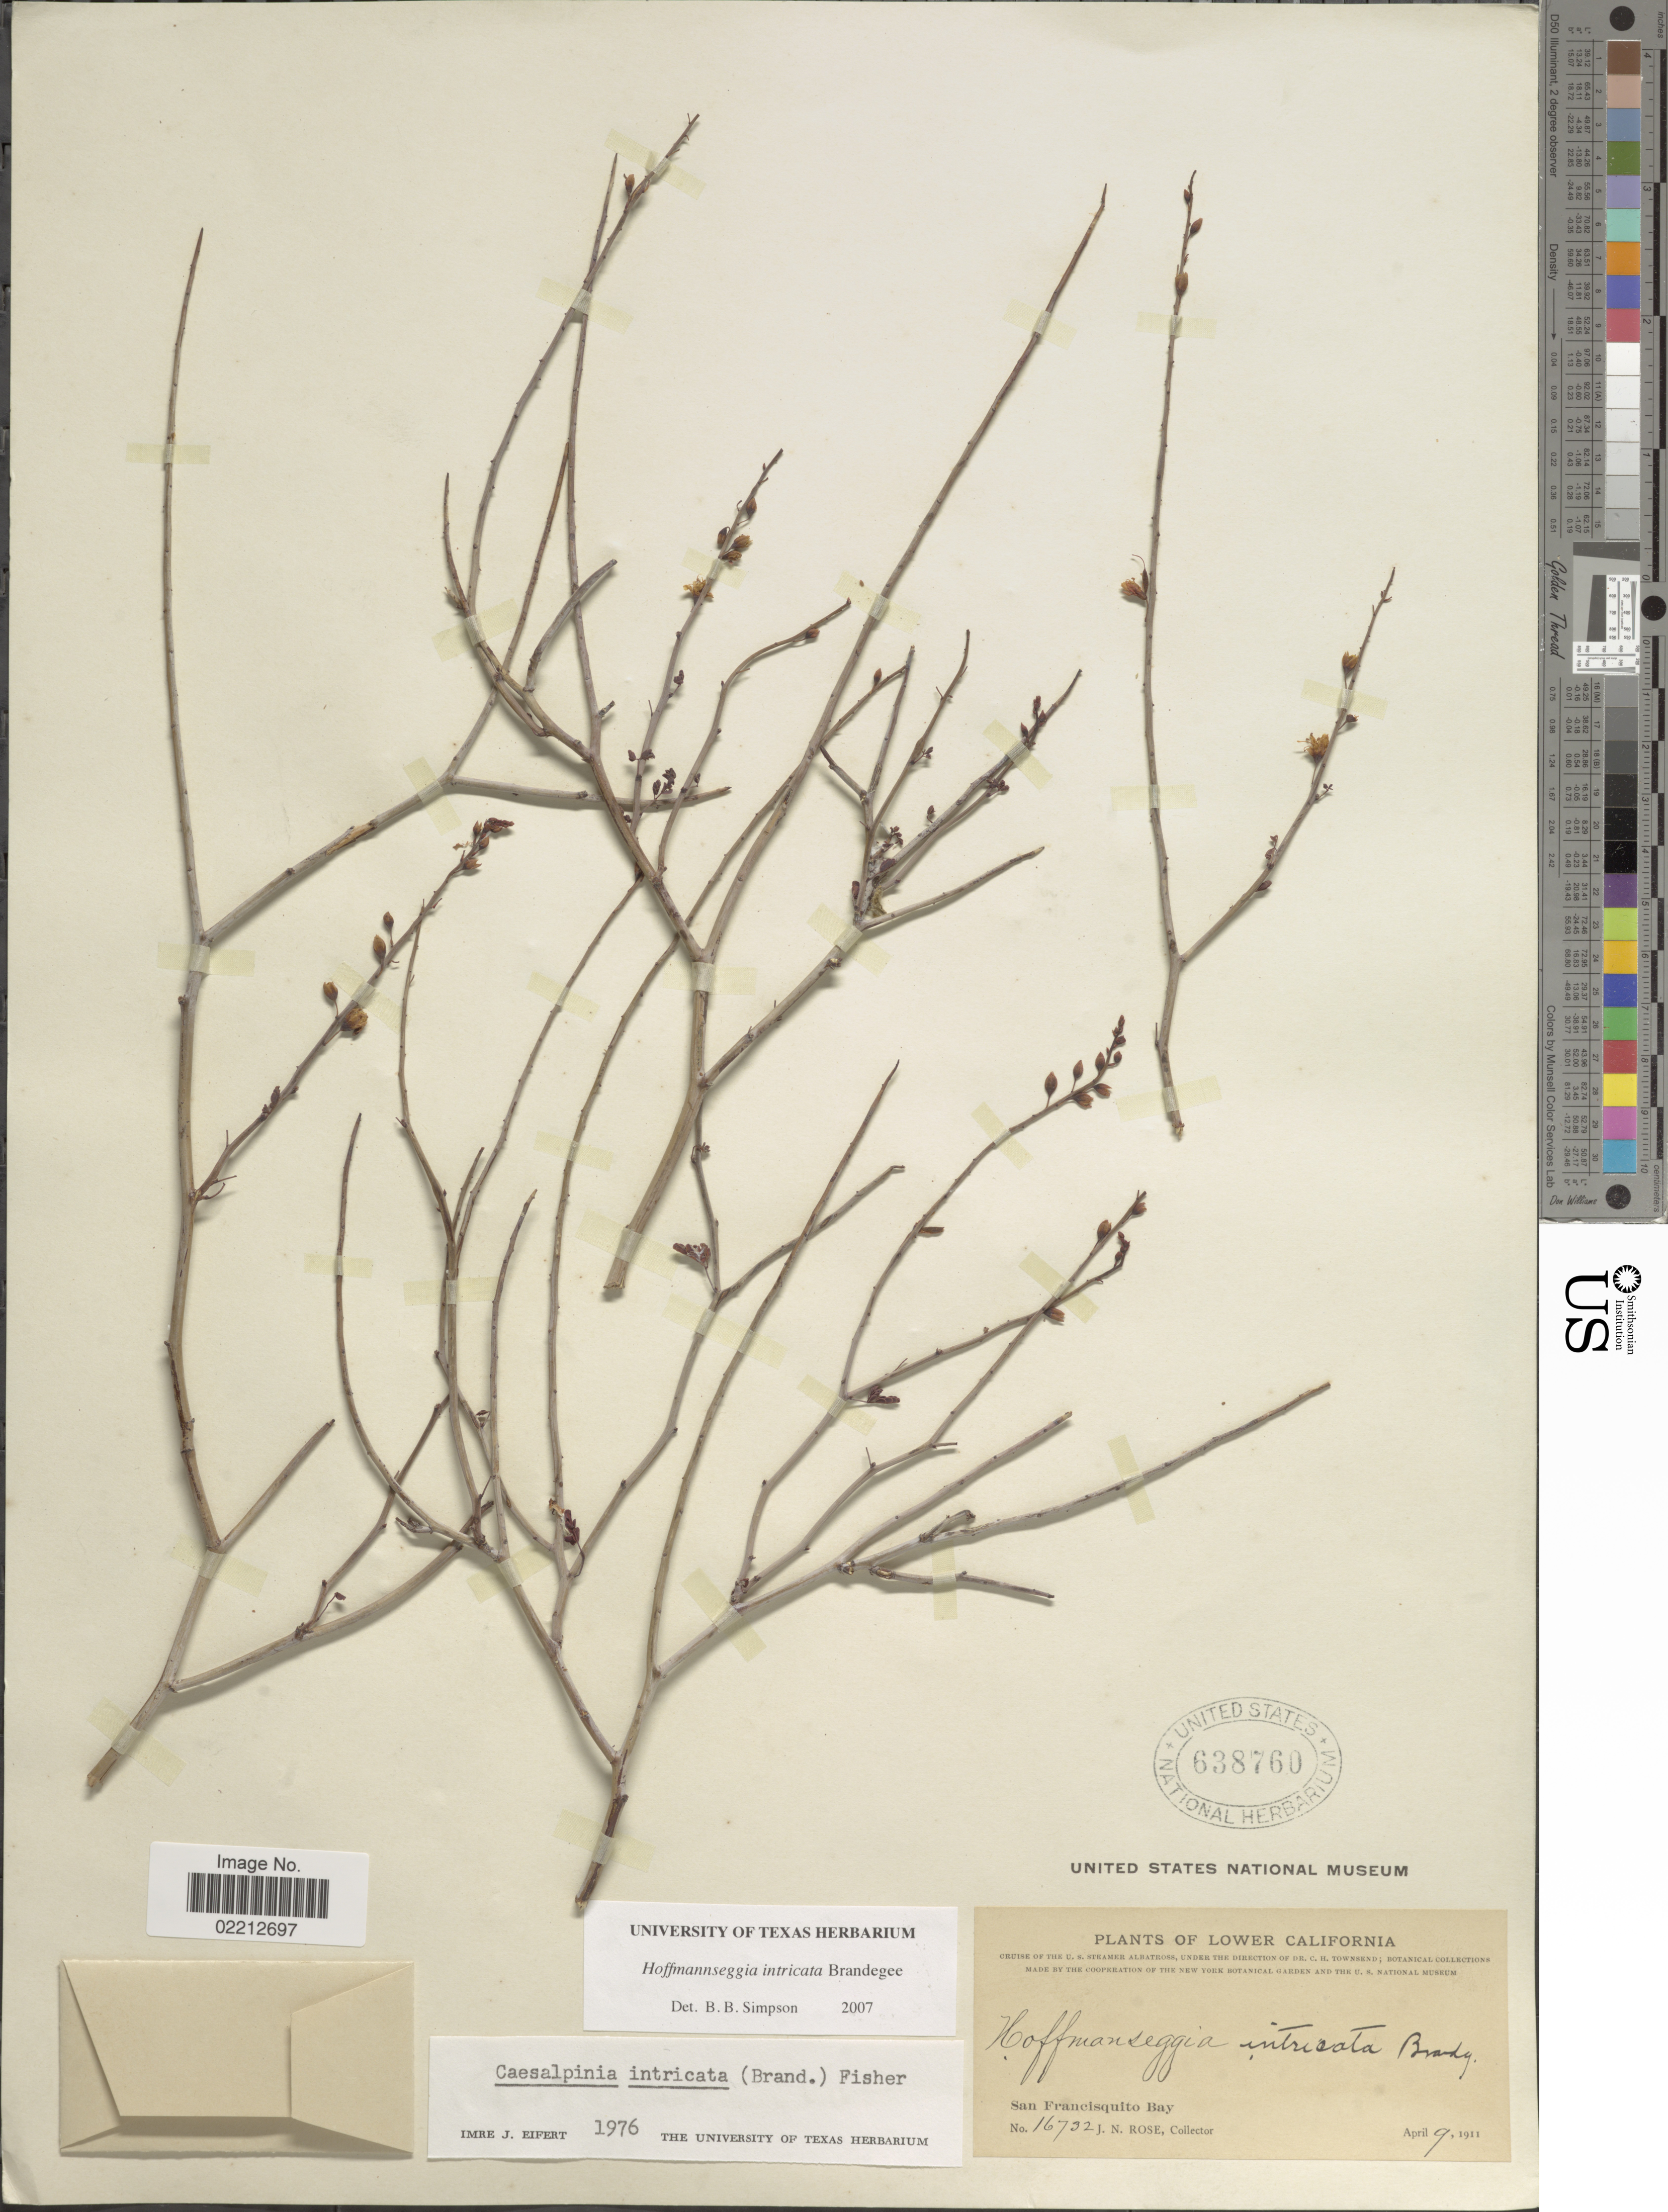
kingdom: Plantae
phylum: Tracheophyta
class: Magnoliopsida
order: Fabales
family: Fabaceae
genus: Hoffmannseggia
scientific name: Hoffmannseggia intricata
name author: Brandegee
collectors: J. N. Rose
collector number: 16732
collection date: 1911-04-09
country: Mexico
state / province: Baja California Norte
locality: Lower California, San Francisquito Bay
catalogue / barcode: US 638760